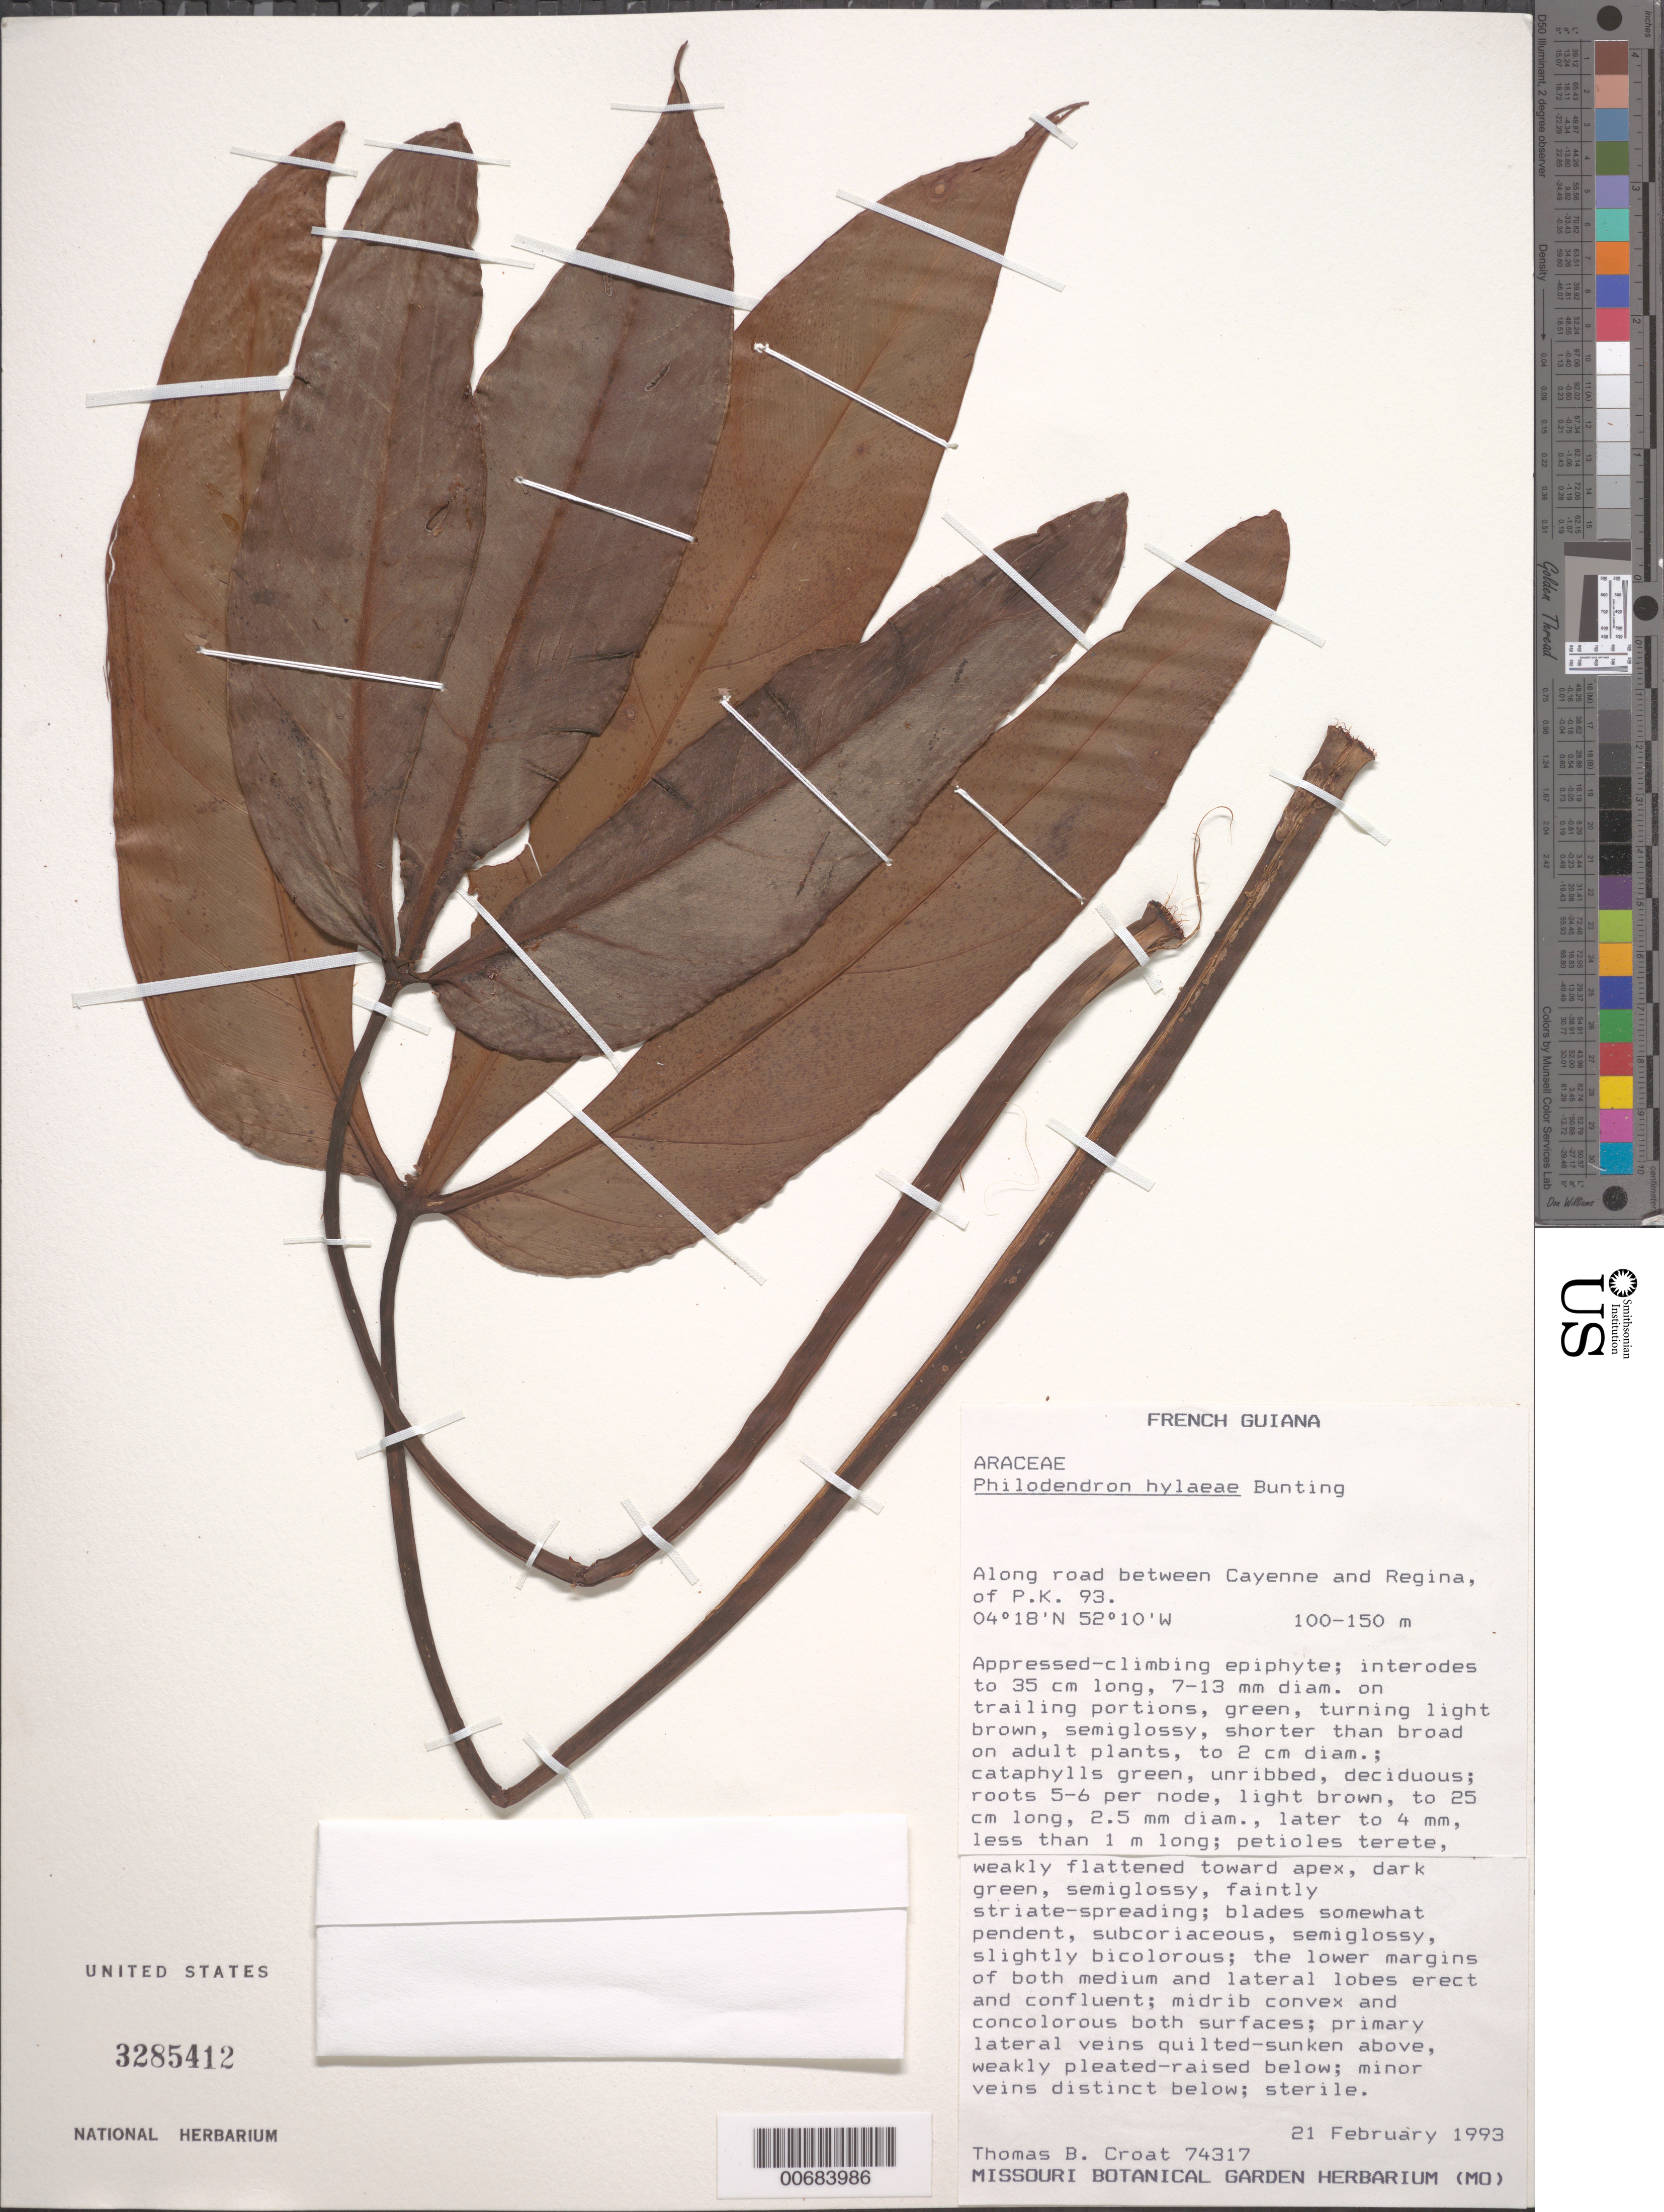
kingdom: Plantae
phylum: Tracheophyta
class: Liliopsida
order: Alismatales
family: Araceae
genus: Philodendron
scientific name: Philodendron hylaeae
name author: G.S. Bunting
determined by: Croat, Thomas B., Missouri Botanical Garden (MO)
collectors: T. B. Croat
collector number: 74317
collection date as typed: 21-Feb-93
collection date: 1993-02-21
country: French Guiana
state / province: Cayenne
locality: Cayenne to Regina, P.K. 93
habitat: On rocks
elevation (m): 100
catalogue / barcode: US 3285412